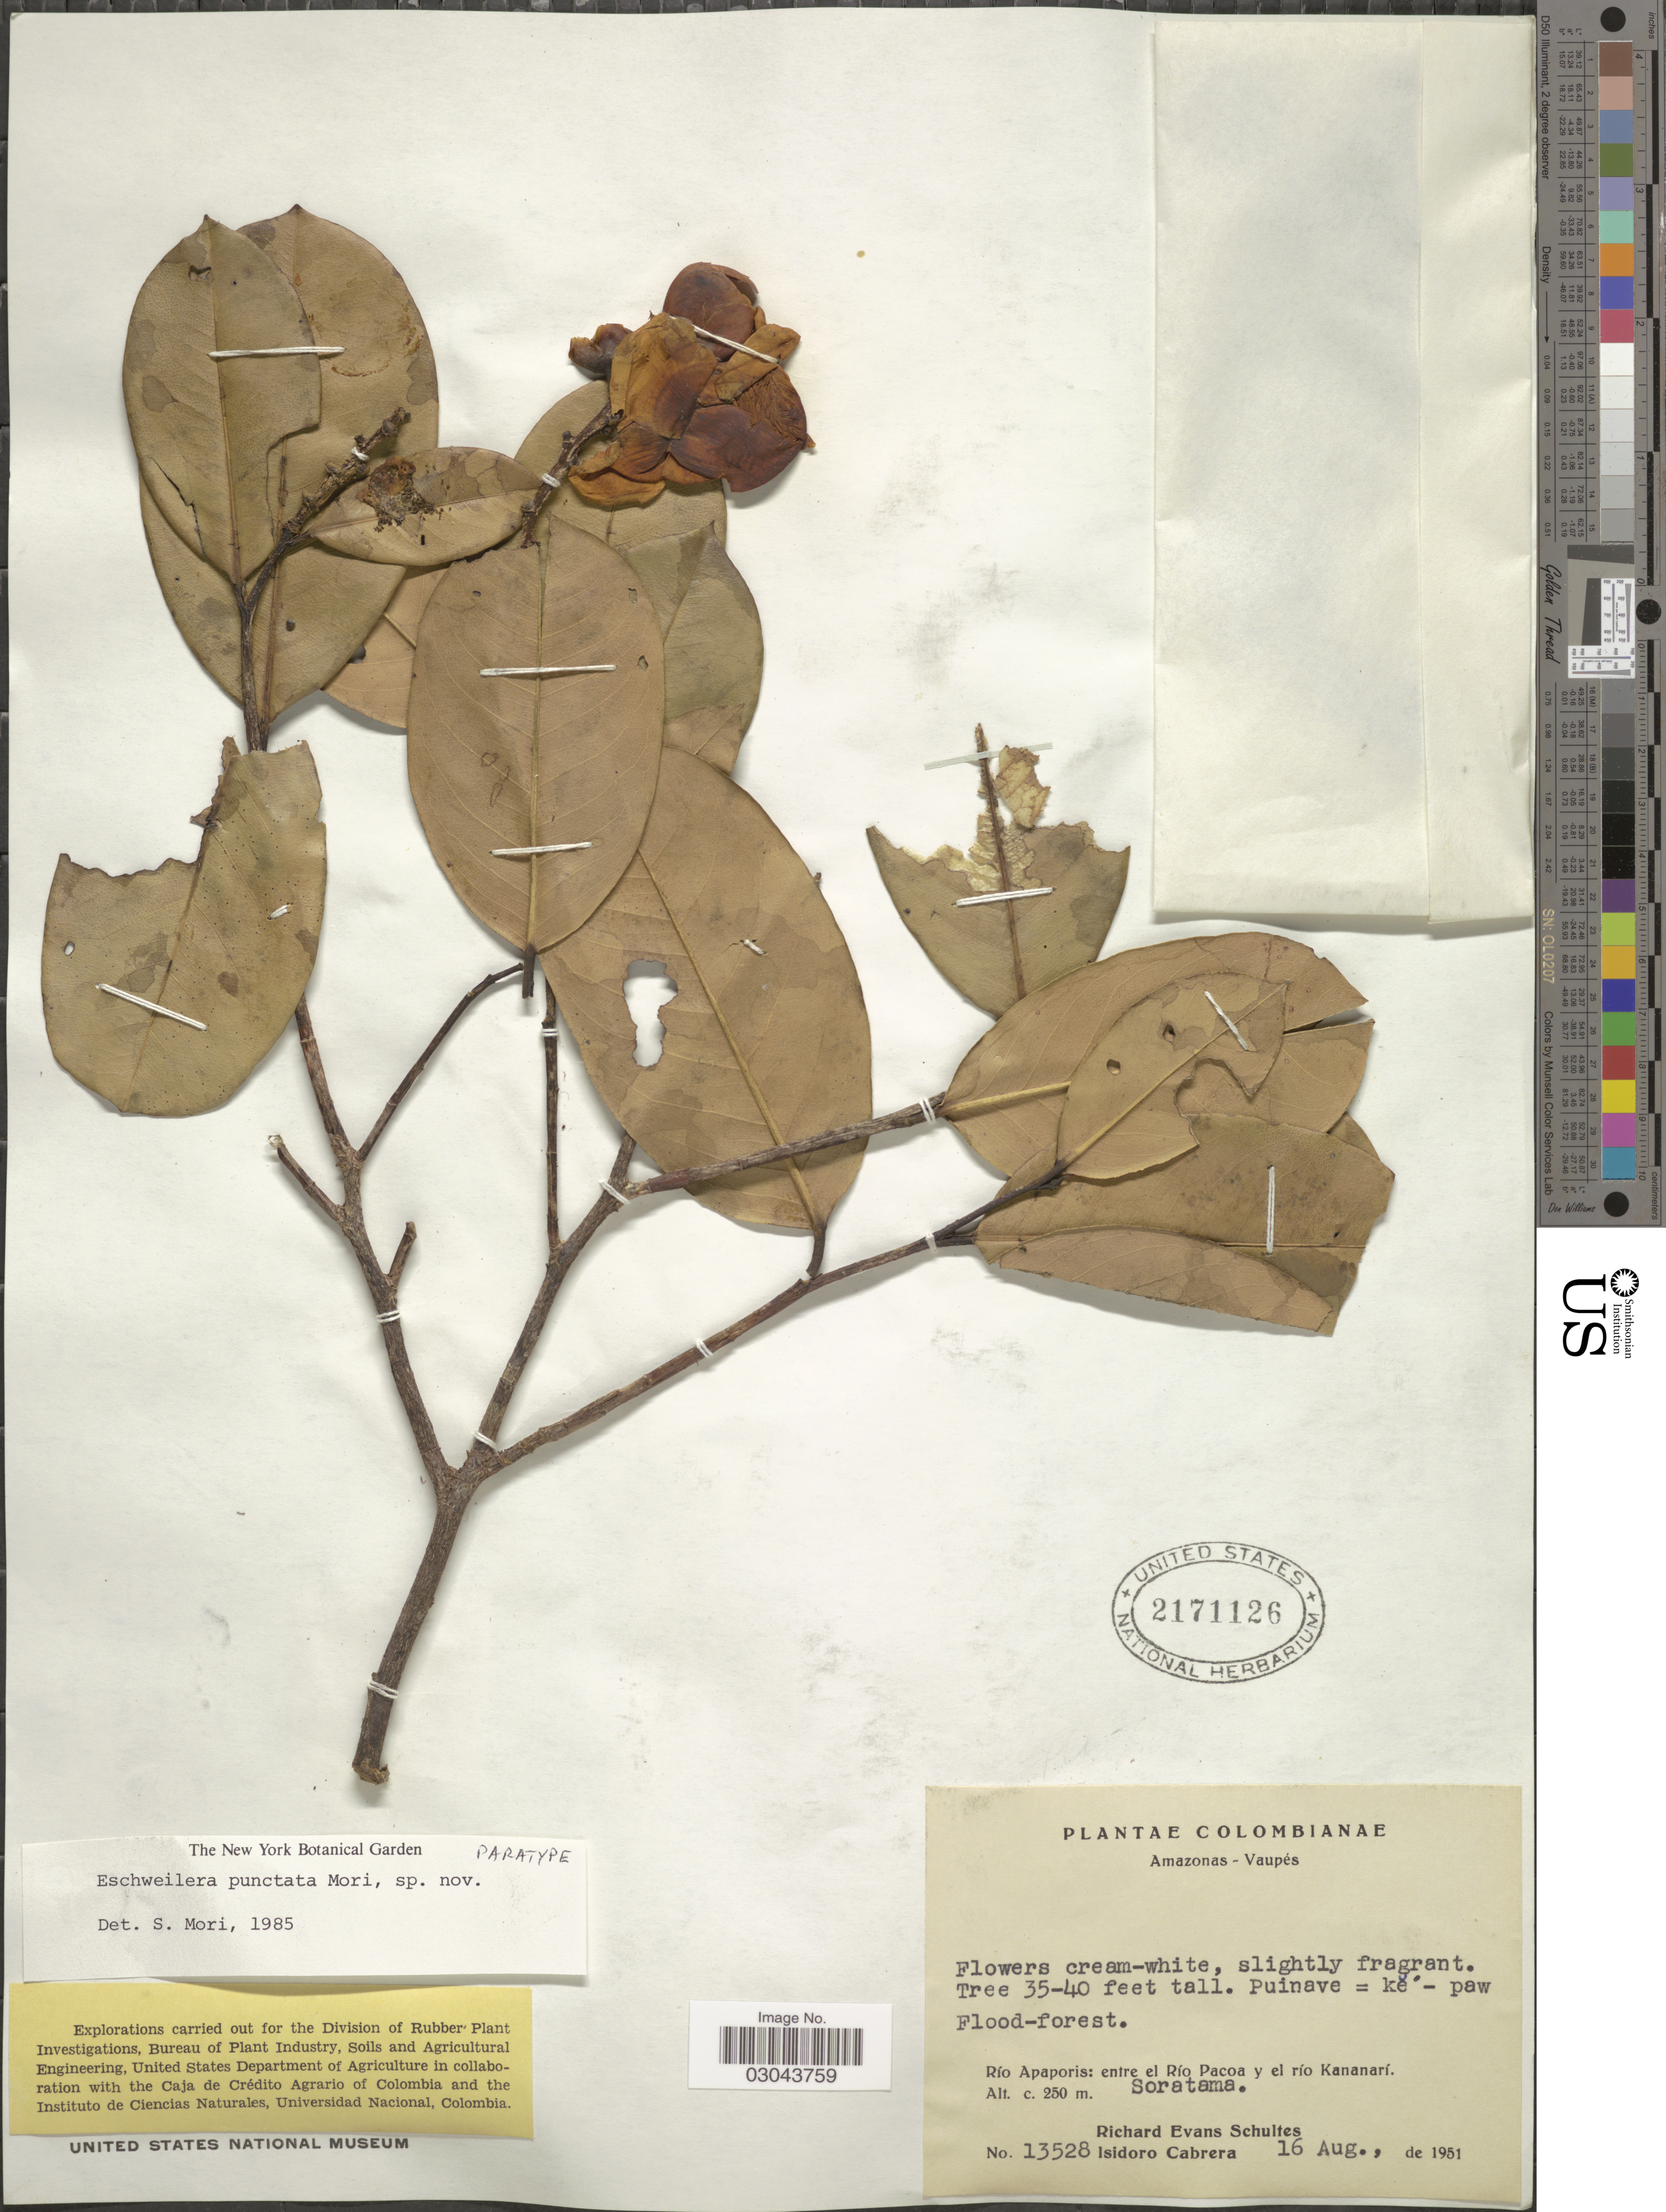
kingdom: Plantae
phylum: Tracheophyta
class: Magnoliopsida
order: Ericales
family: Lecythidaceae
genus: Eschweilera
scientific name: Eschweilera punctata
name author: S.A. Mori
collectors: R. E. Schultes & I. Cabrera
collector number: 13528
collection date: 1951-08-16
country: Colombia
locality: Amazonas-Vaupés: Río Apaporis, entre el Río Pacoa y el río Kananarí. Soratama.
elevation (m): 250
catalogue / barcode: US 2171126